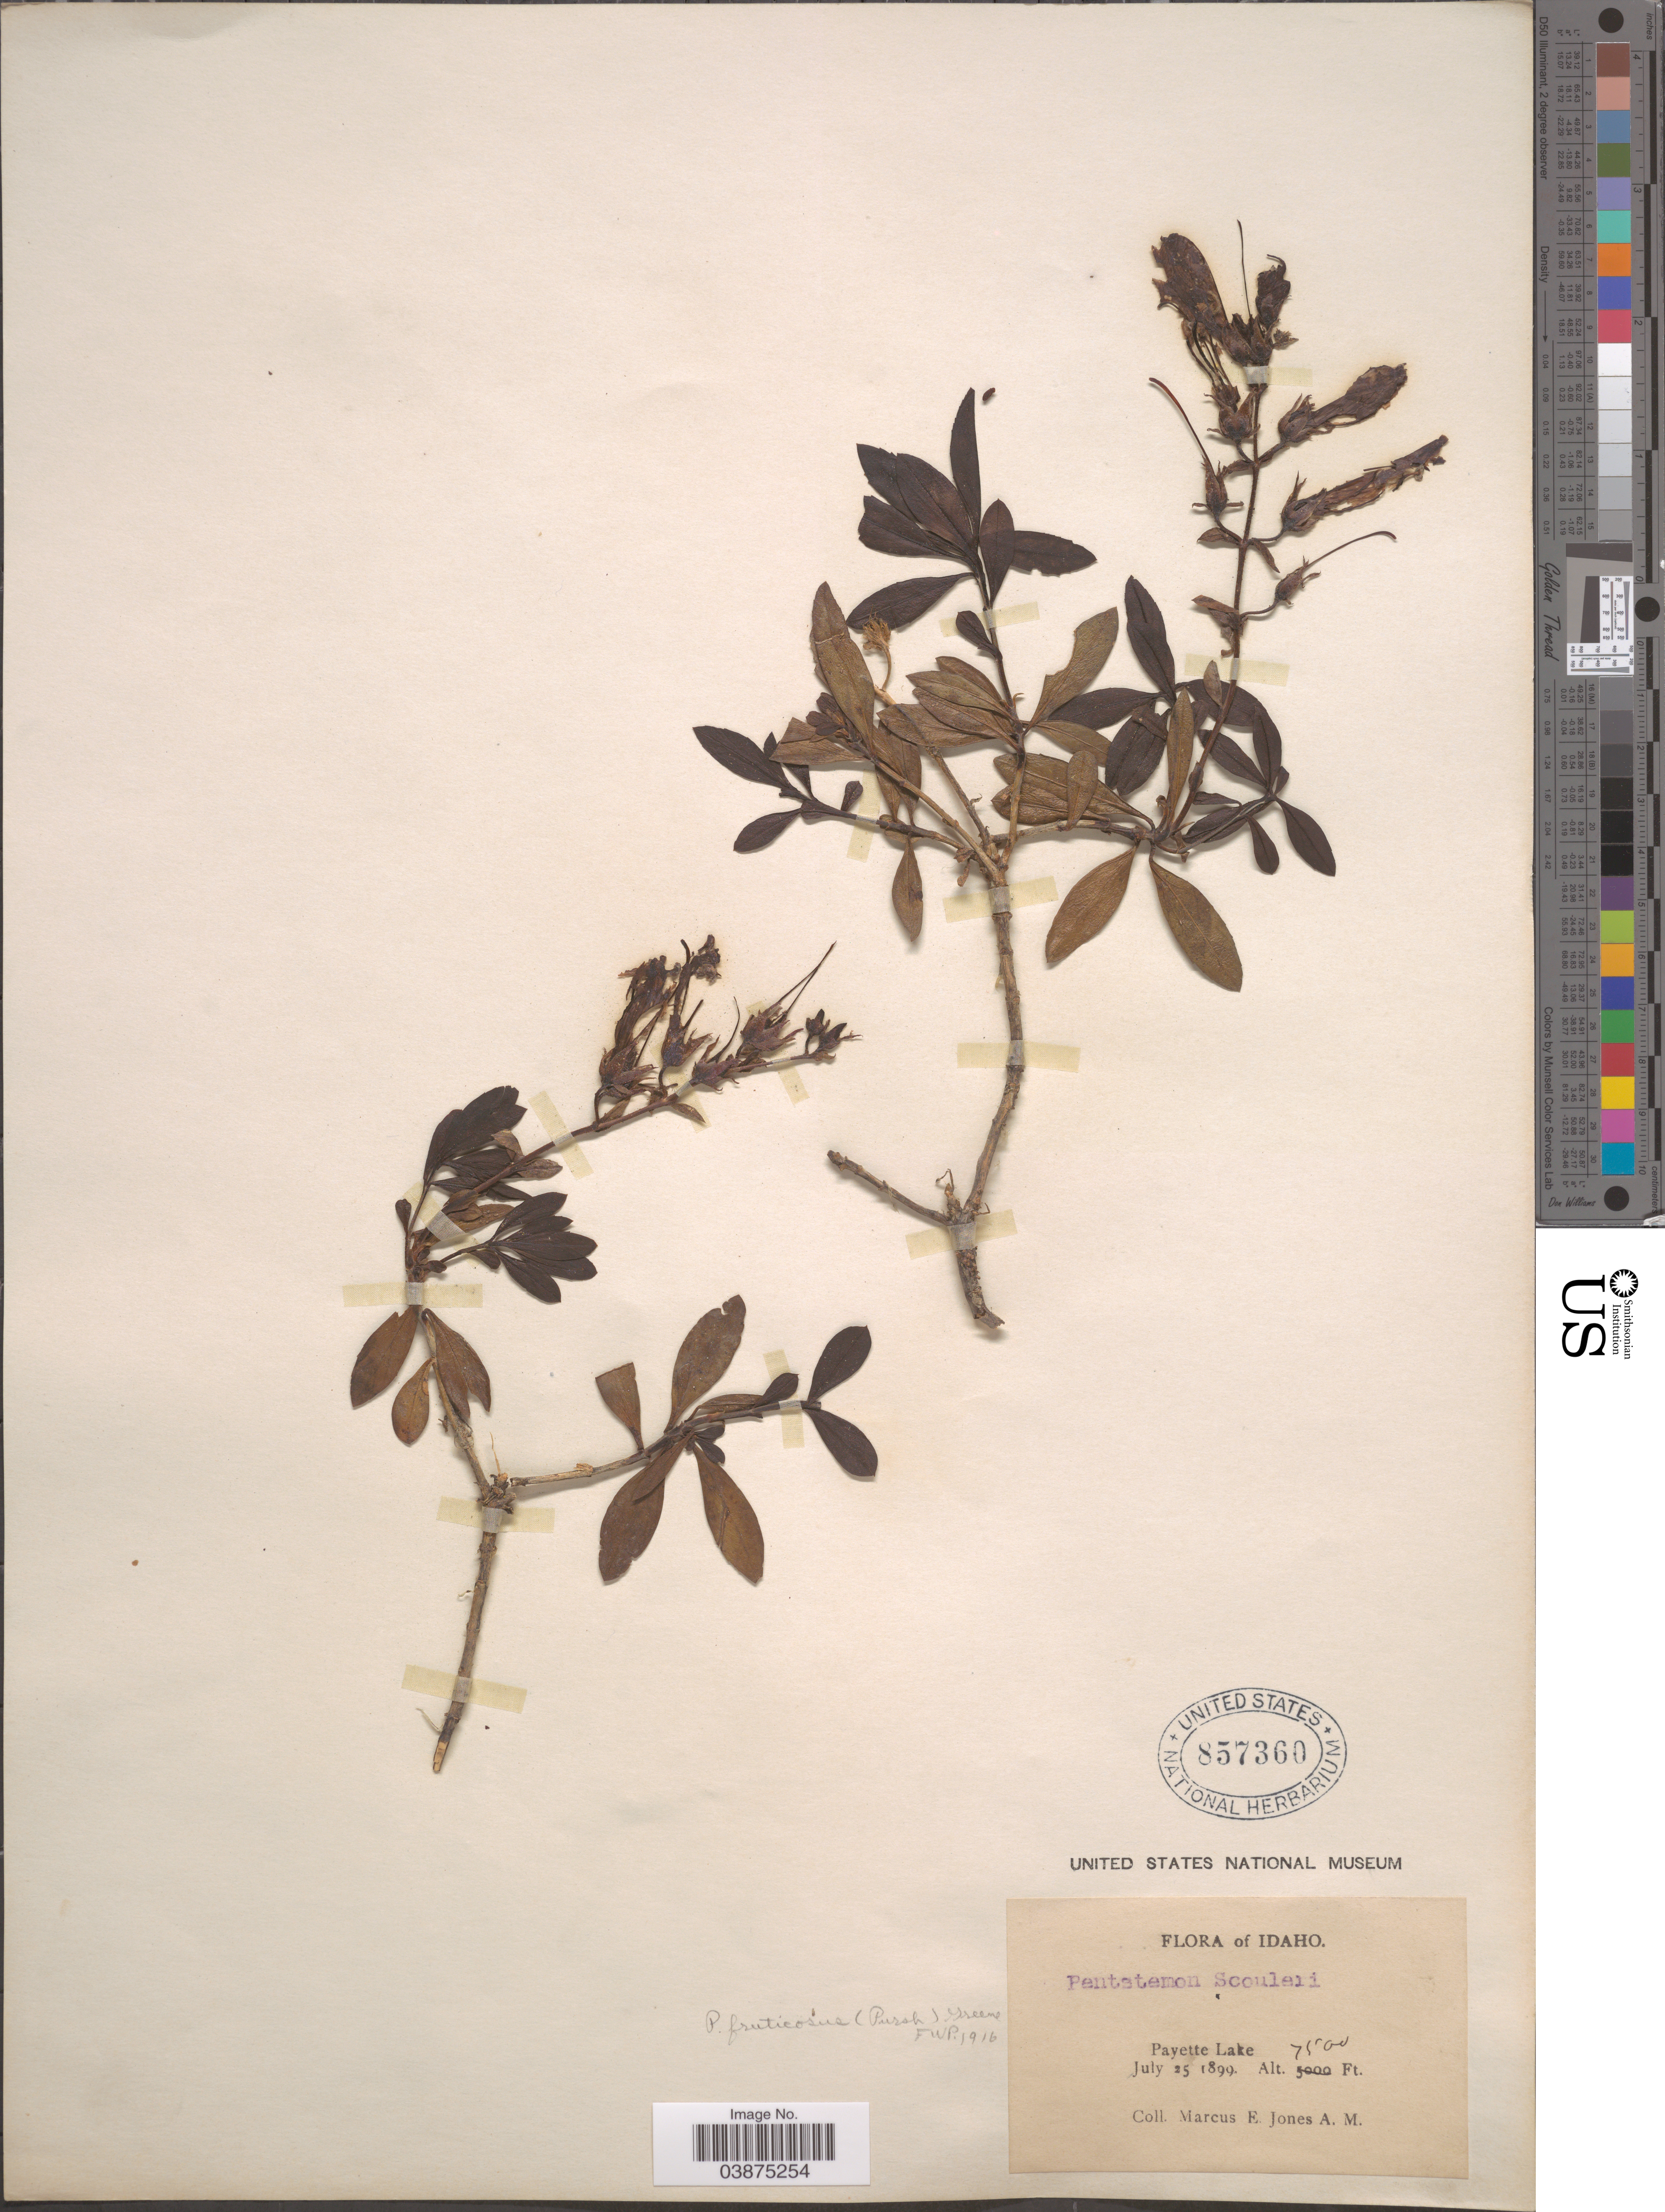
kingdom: Plantae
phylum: Tracheophyta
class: Magnoliopsida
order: Lamiales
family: Plantaginaceae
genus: Penstemon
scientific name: Penstemon fruticosus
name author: (Pursh) Greene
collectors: M. E. Jones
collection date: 1899-07-25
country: United States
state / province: Idaho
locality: Payette Lake.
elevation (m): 2286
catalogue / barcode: US 857360